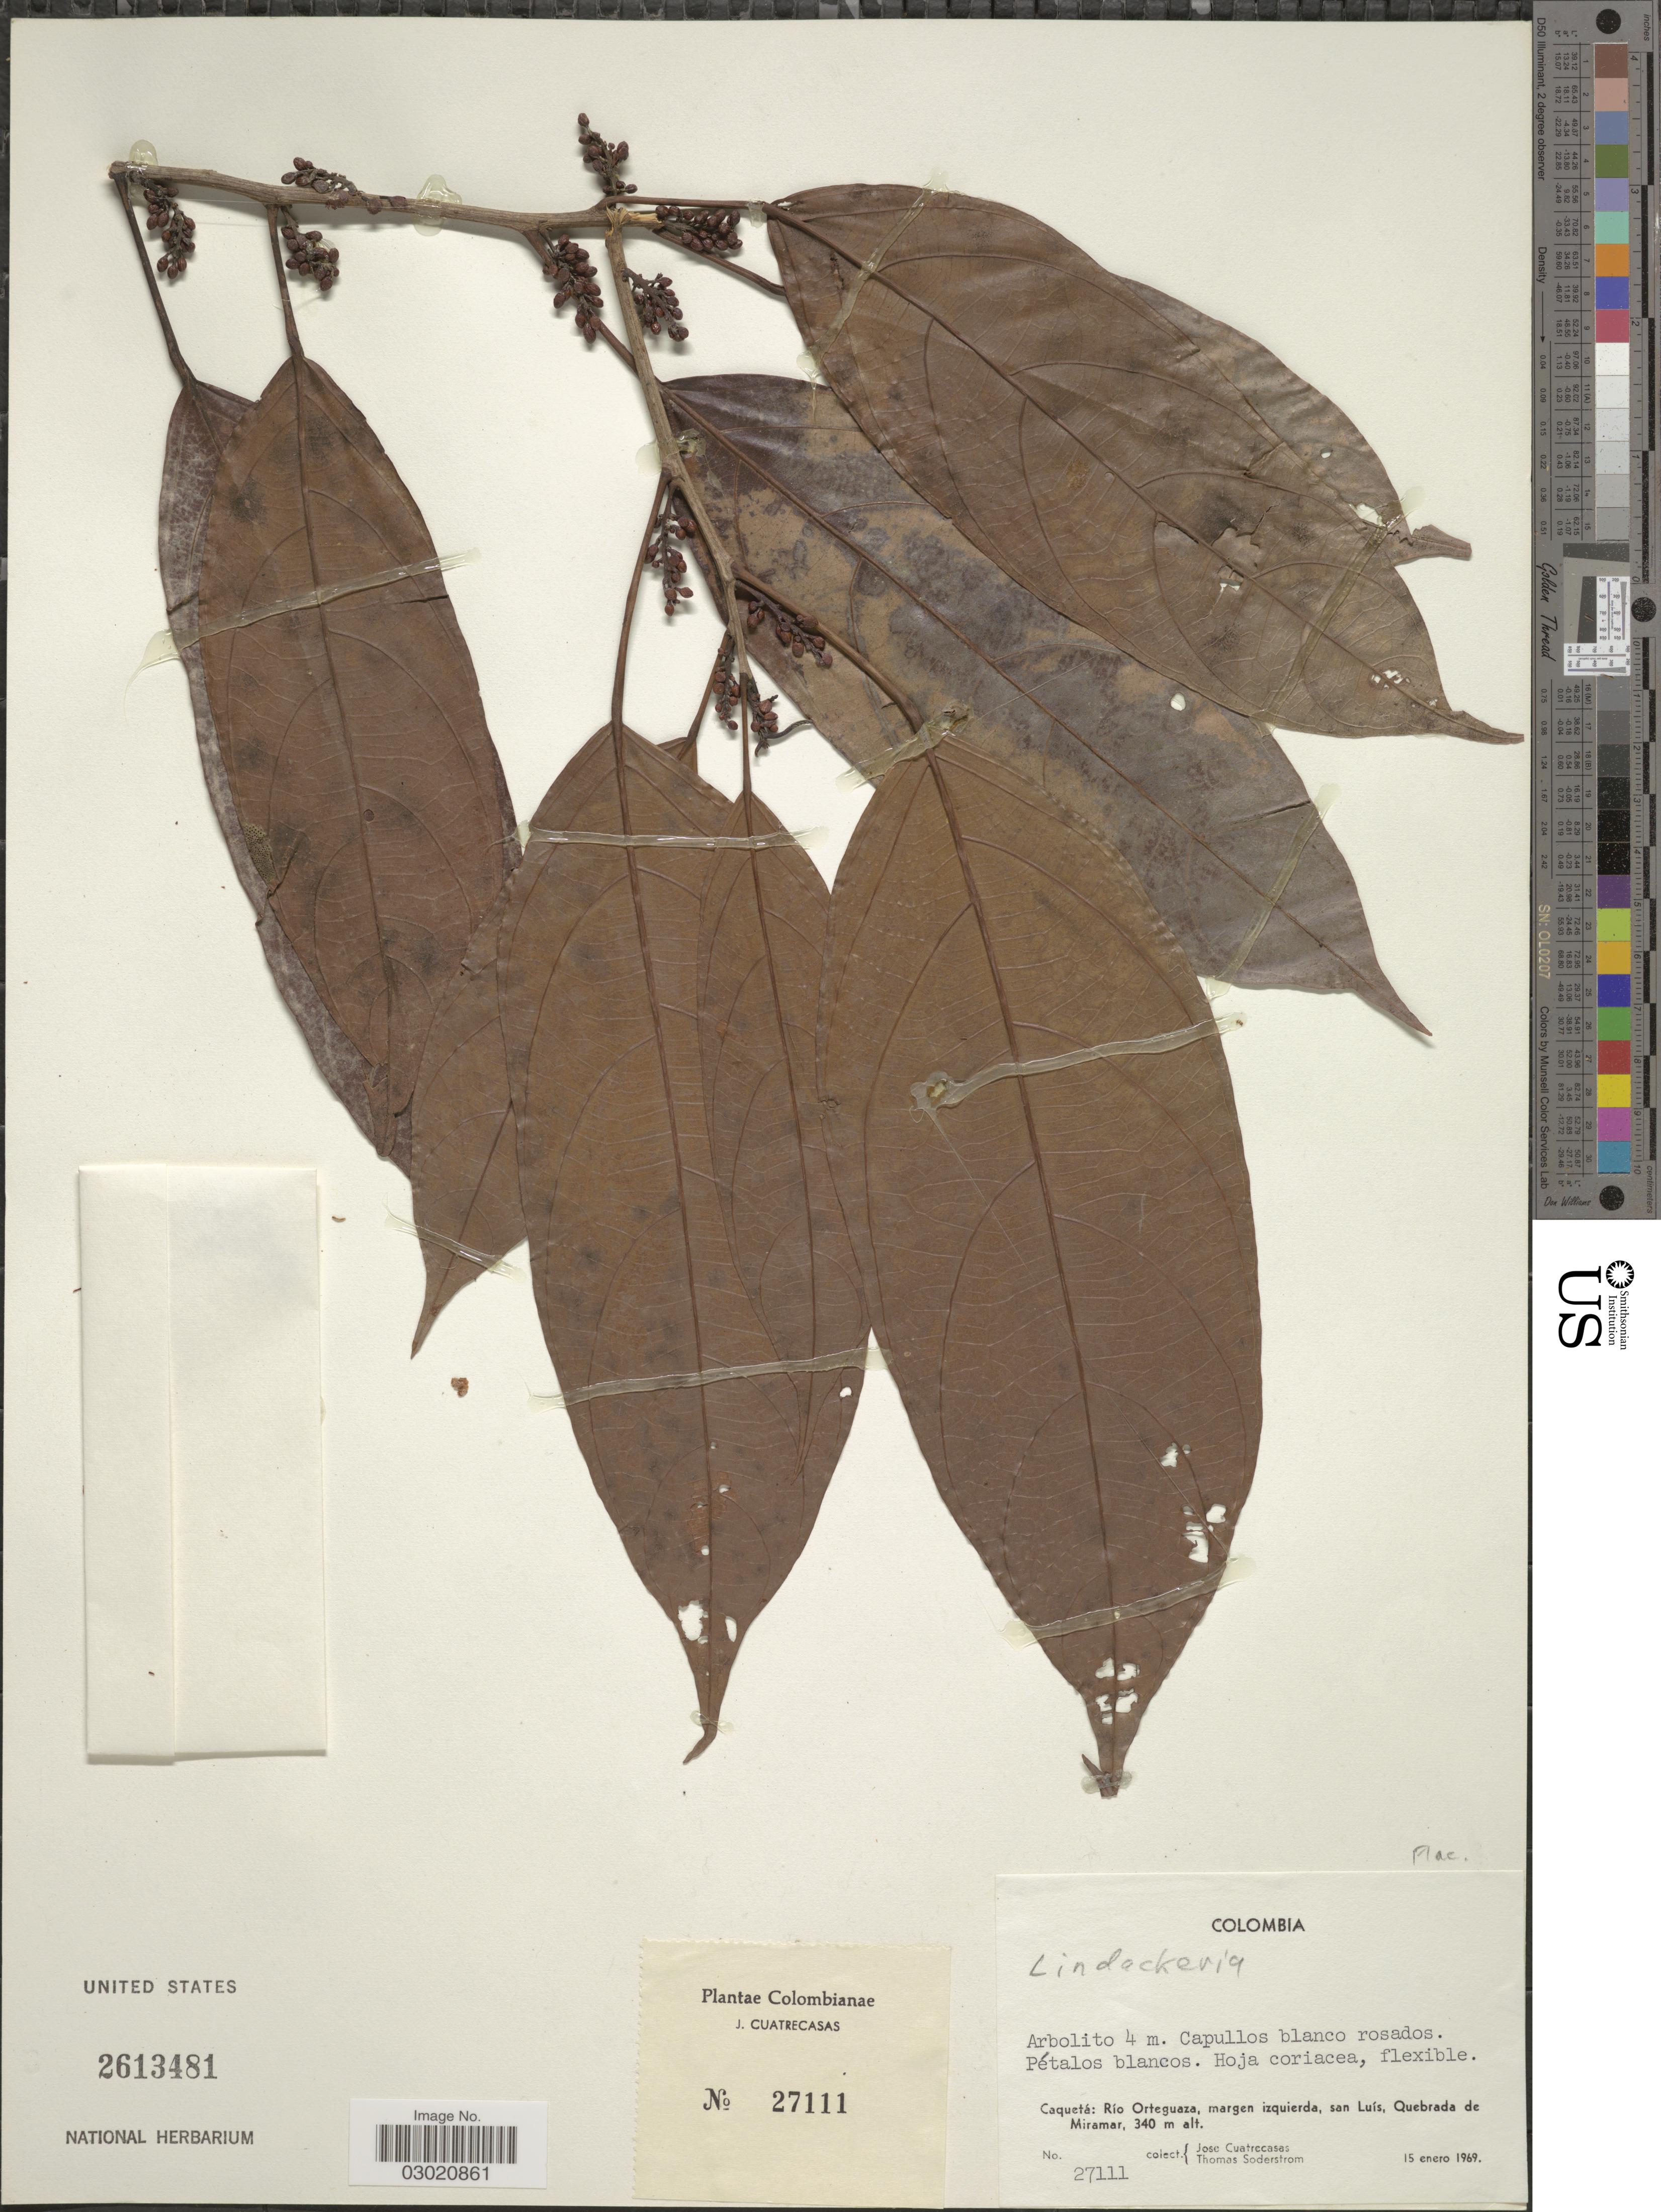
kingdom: Plantae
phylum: Tracheophyta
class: Magnoliopsida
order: Malpighiales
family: Achariaceae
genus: Lindackeria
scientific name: Lindackeria sp.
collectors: J. Cuatrecasas & T. R. Soderstrom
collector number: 27111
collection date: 1969-01-15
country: Colombia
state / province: Caquetá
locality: Caquetá: Río Orteguaza, margen izquierda, san Luís, Quebrada de Miramar.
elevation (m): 340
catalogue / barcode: US 2613481